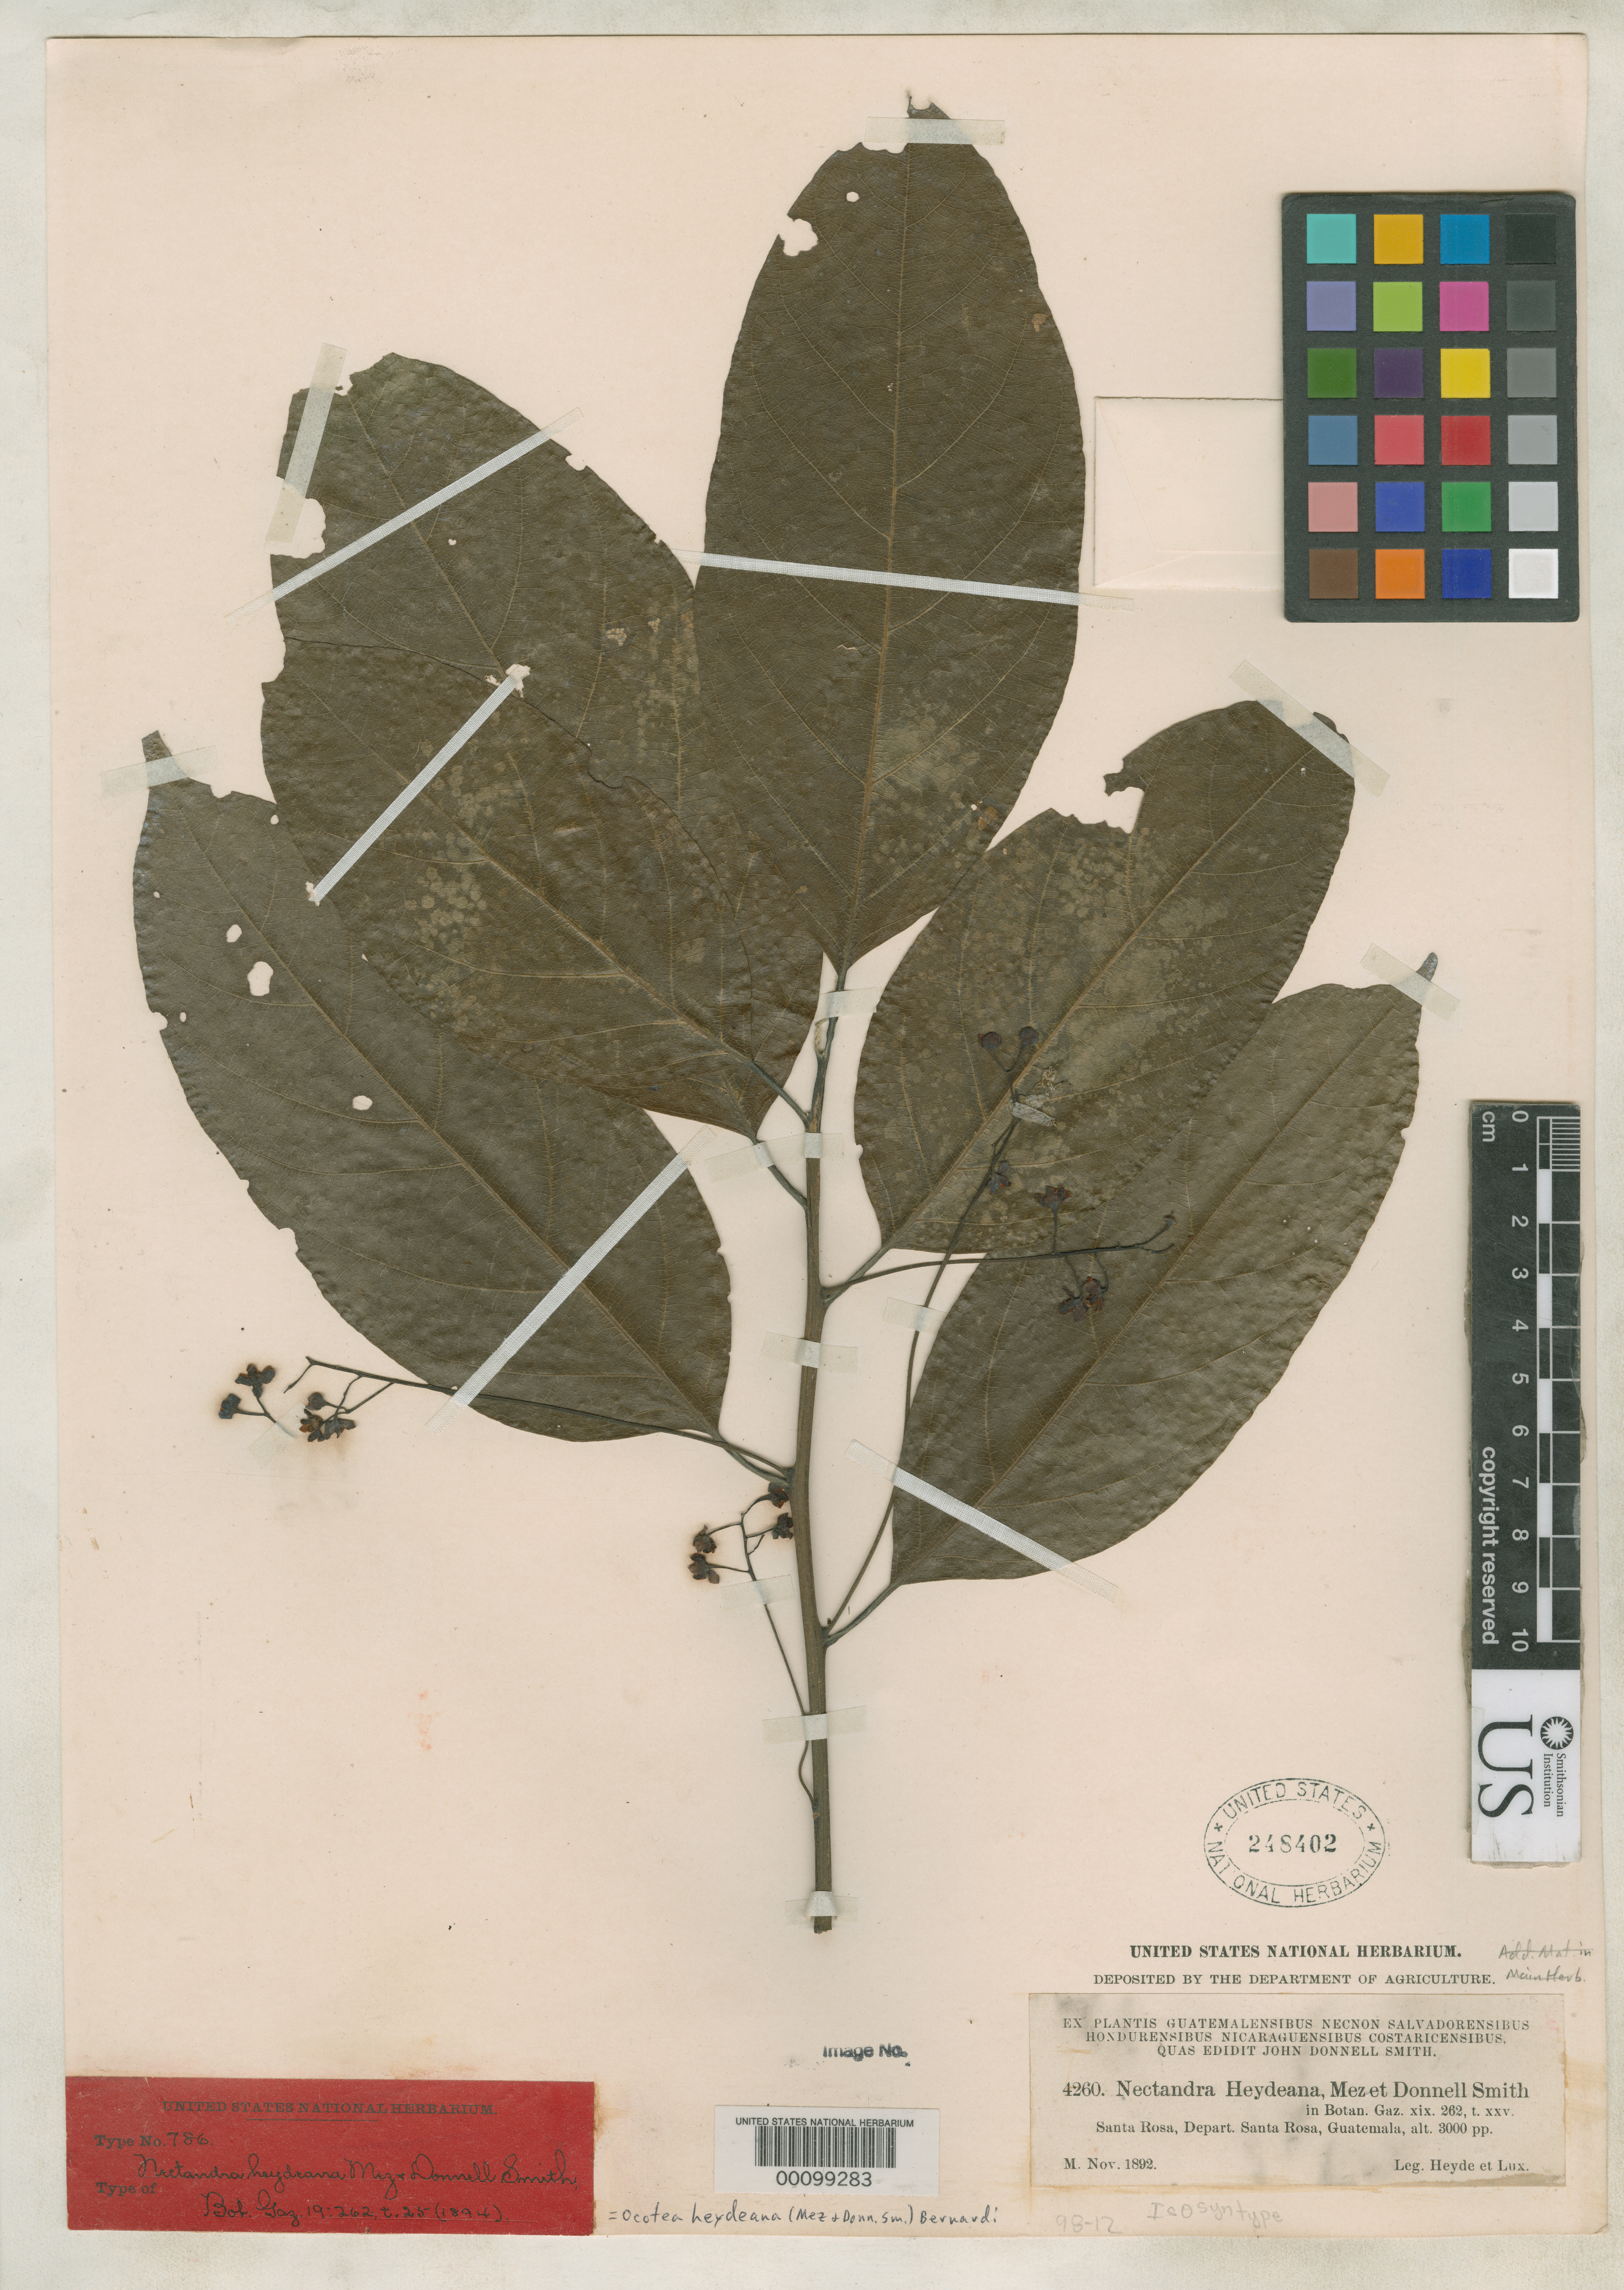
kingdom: Plantae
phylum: Tracheophyta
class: Magnoliopsida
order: Laurales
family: Lauraceae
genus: Nectandra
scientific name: Nectandra heydeana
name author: Mez & Donn. Sm.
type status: Isosyntype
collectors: E. T. Heyde & E. Lux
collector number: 4260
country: Guatemala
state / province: Santa Rosa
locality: Santa Rosa.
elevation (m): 914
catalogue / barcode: US 248402